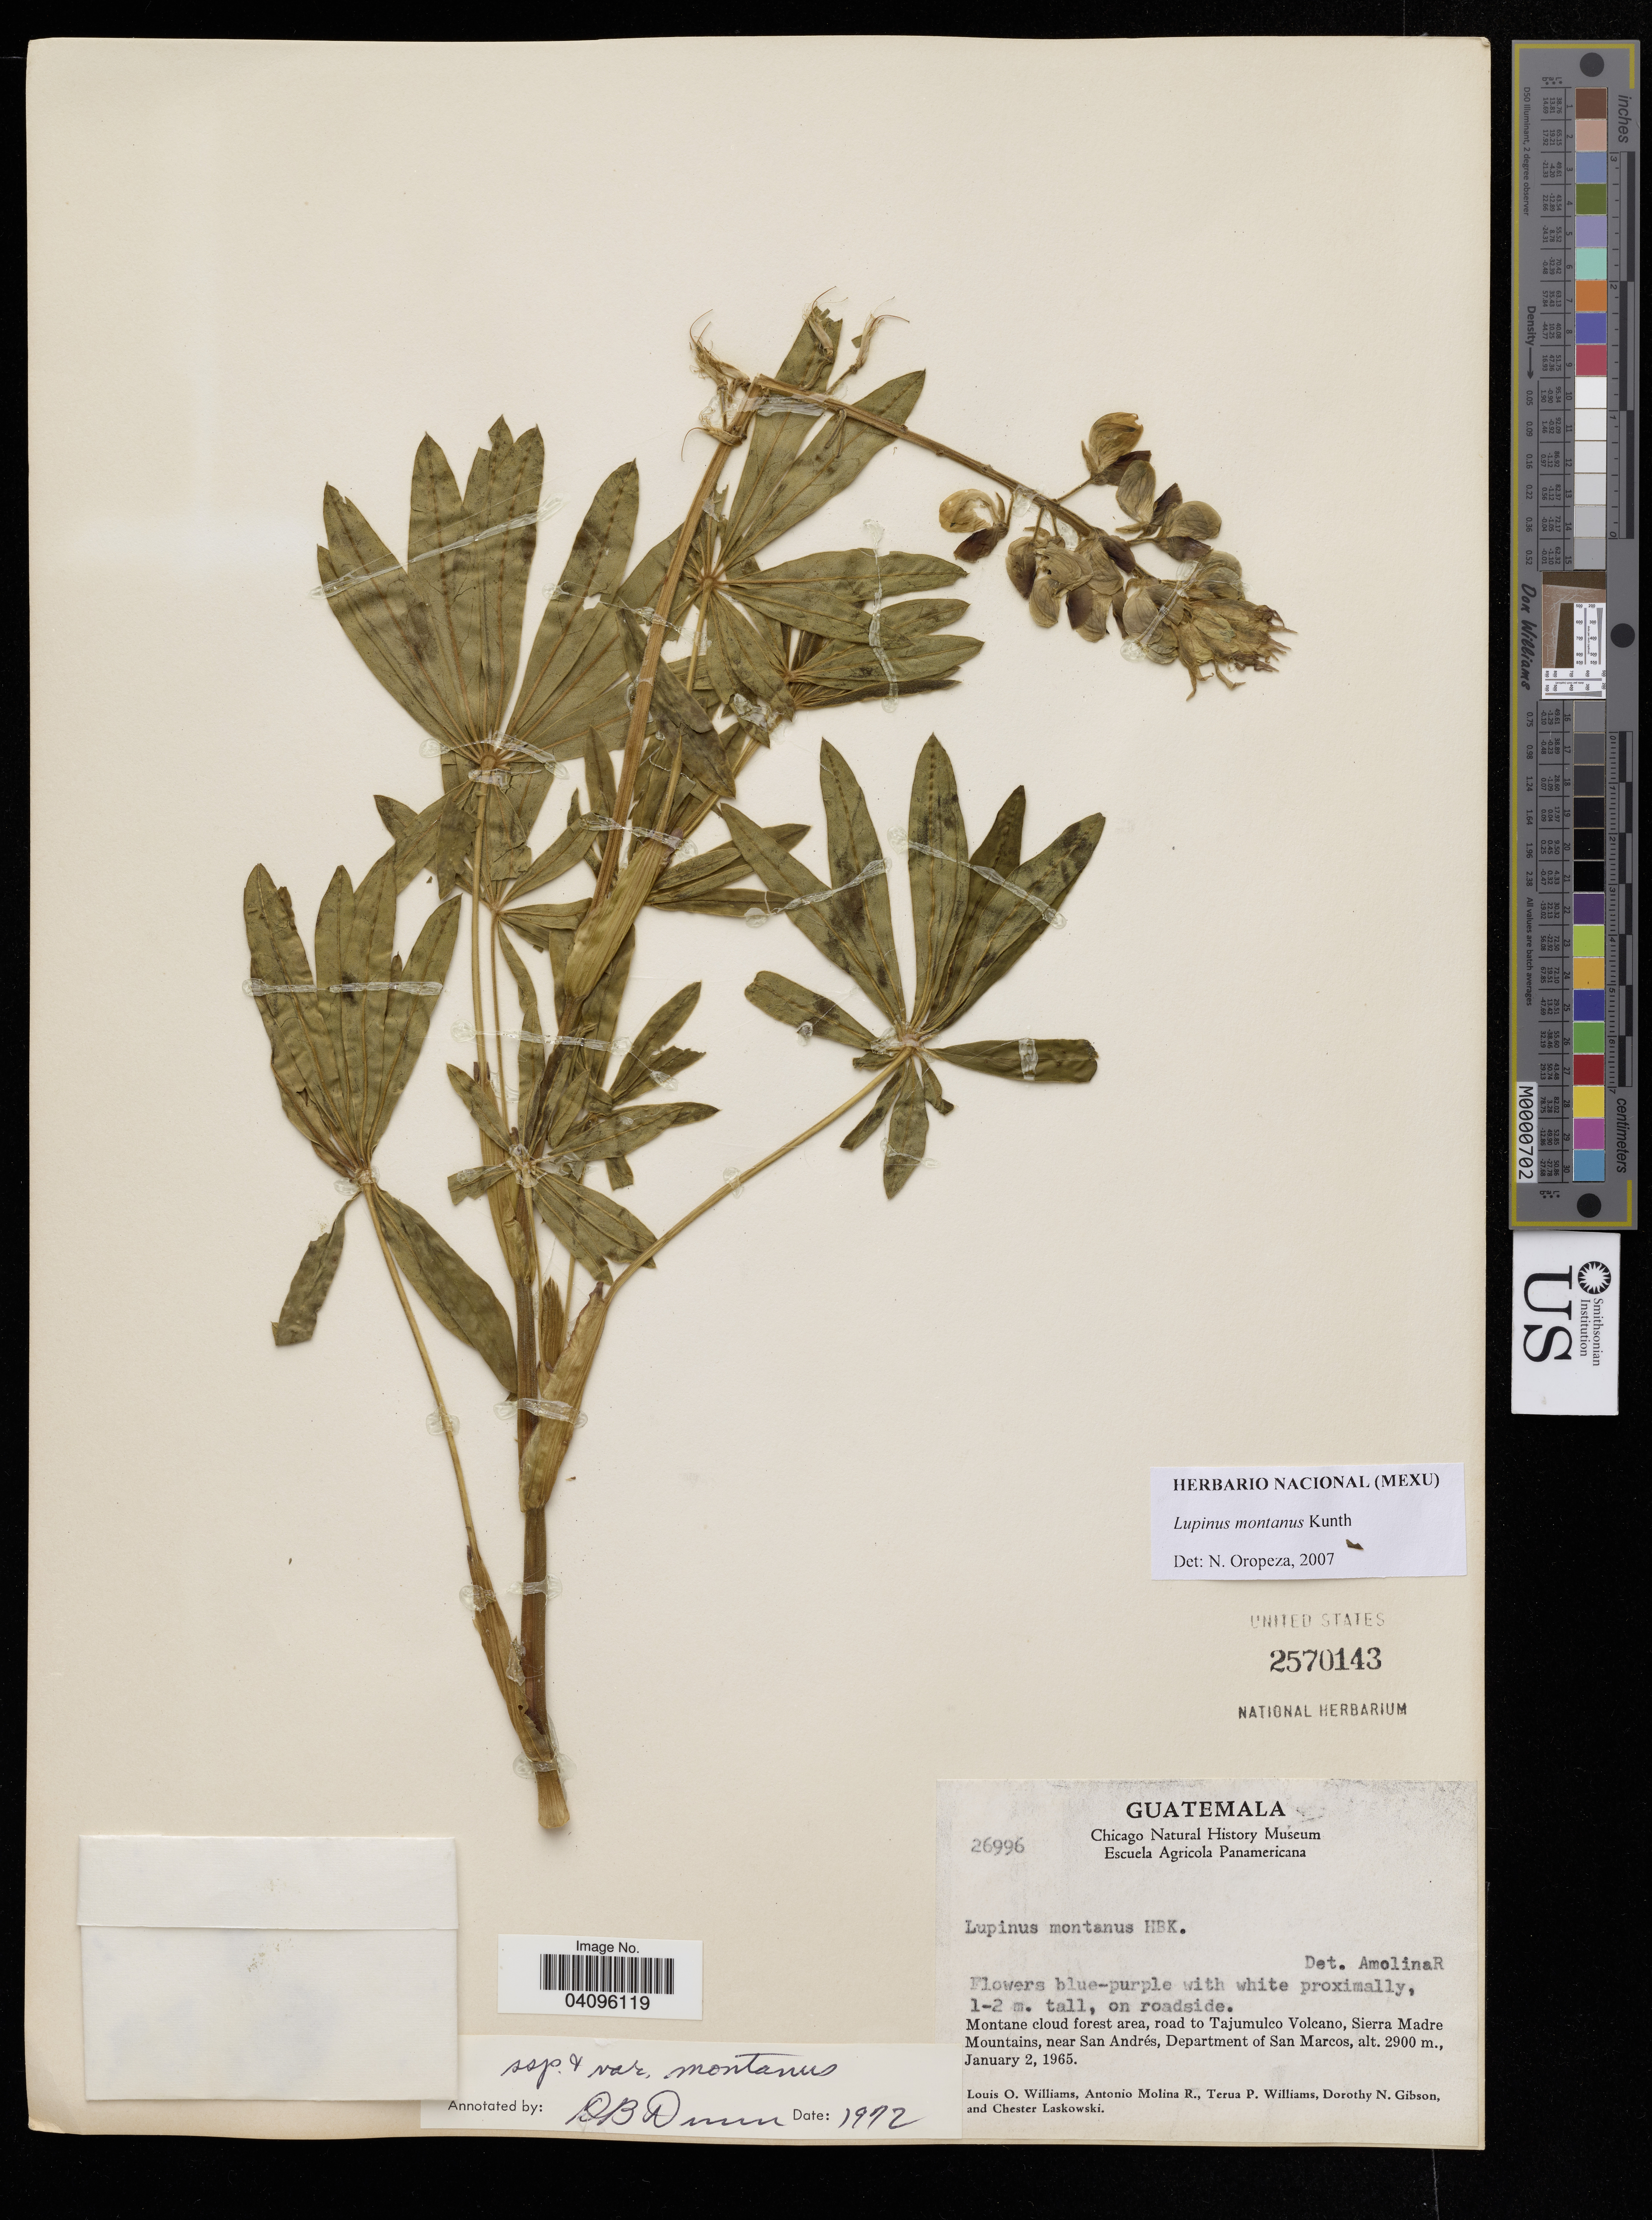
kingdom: Plantae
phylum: Tracheophyta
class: Magnoliopsida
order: Fabales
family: Fabaceae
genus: Lupinus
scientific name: Lupinus montanus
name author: Kunth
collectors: L. Williams, A. R. Molina, T. P. Williams & D. N. Gibson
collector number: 26996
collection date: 1965-01-02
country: Guatemala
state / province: San Marcos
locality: Montane cloud forest area, road to Tajumulco Volcano, Sierra Madre Mountains, near San Andres, Department of San Marcos.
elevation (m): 2900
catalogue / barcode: US 2570143